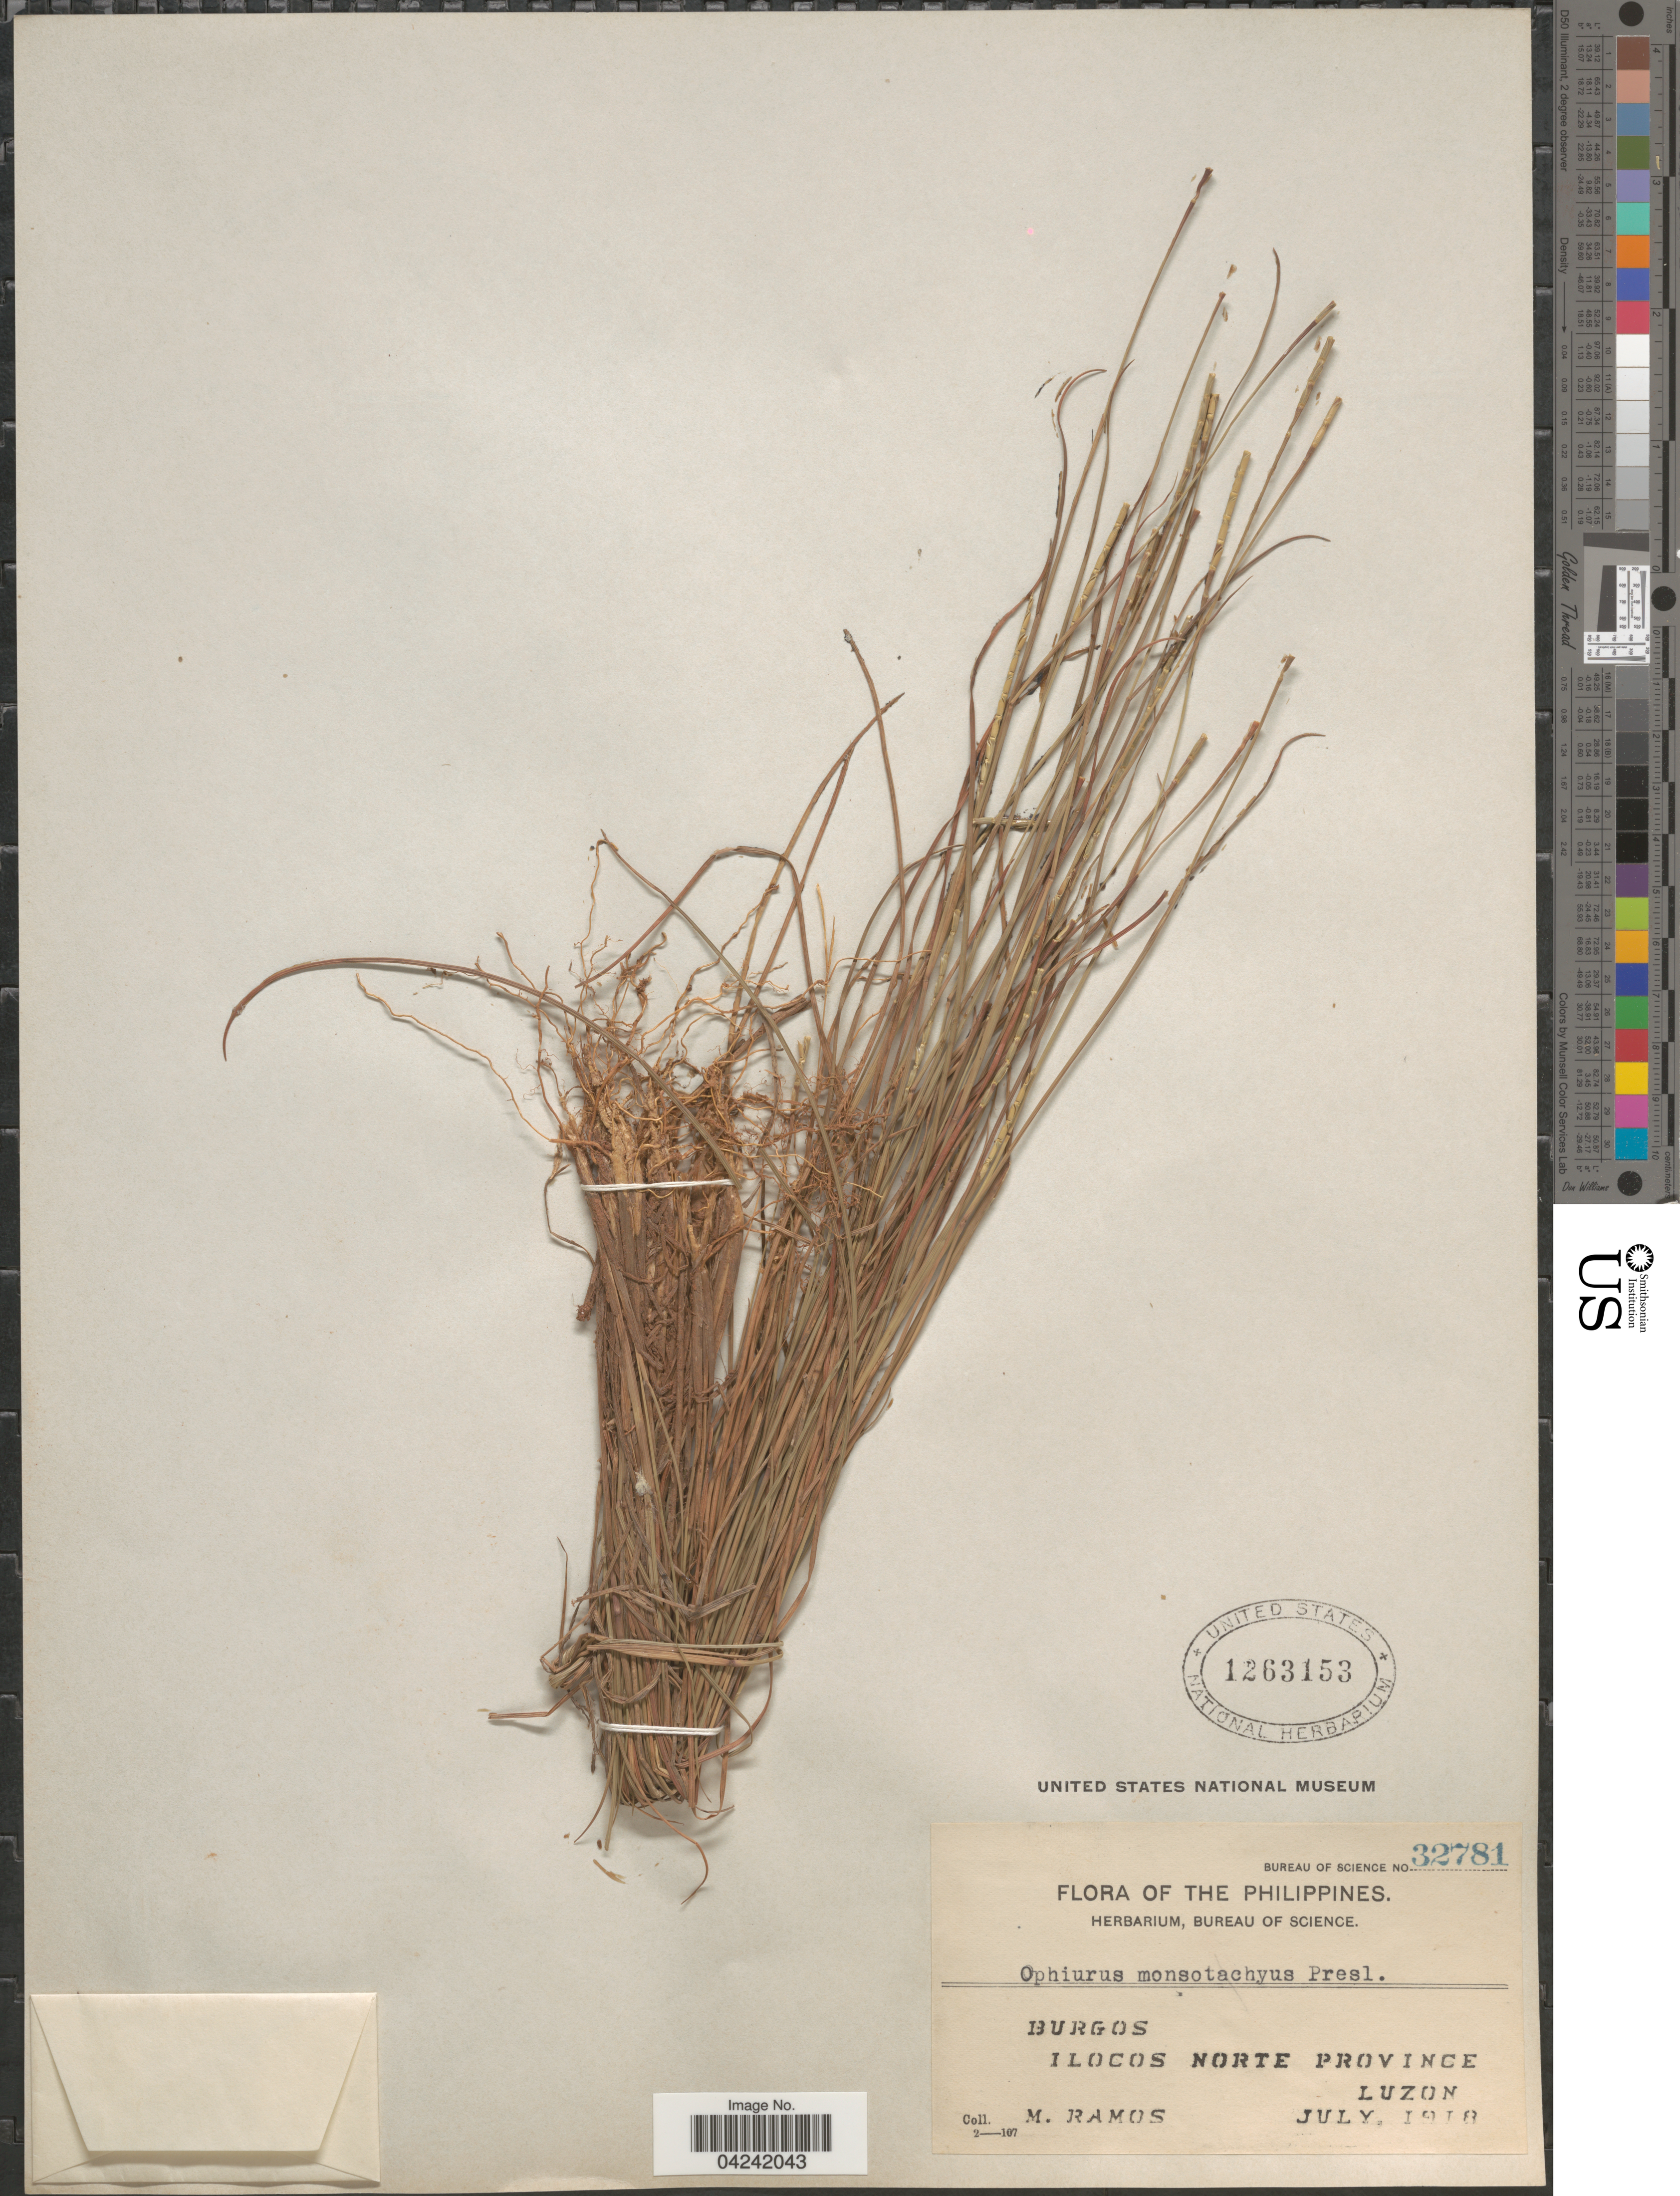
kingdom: Plantae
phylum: Tracheophyta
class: Liliopsida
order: Poales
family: Poaceae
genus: Mnesithea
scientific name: Mnesithea laevis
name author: (Retz.) Kunth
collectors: M. Ramos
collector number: Bureau Of Science 32781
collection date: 1918-07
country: Philippines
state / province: Ilocos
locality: Burgos. Ilocos Norte Province. Luzon.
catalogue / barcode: US 1263153